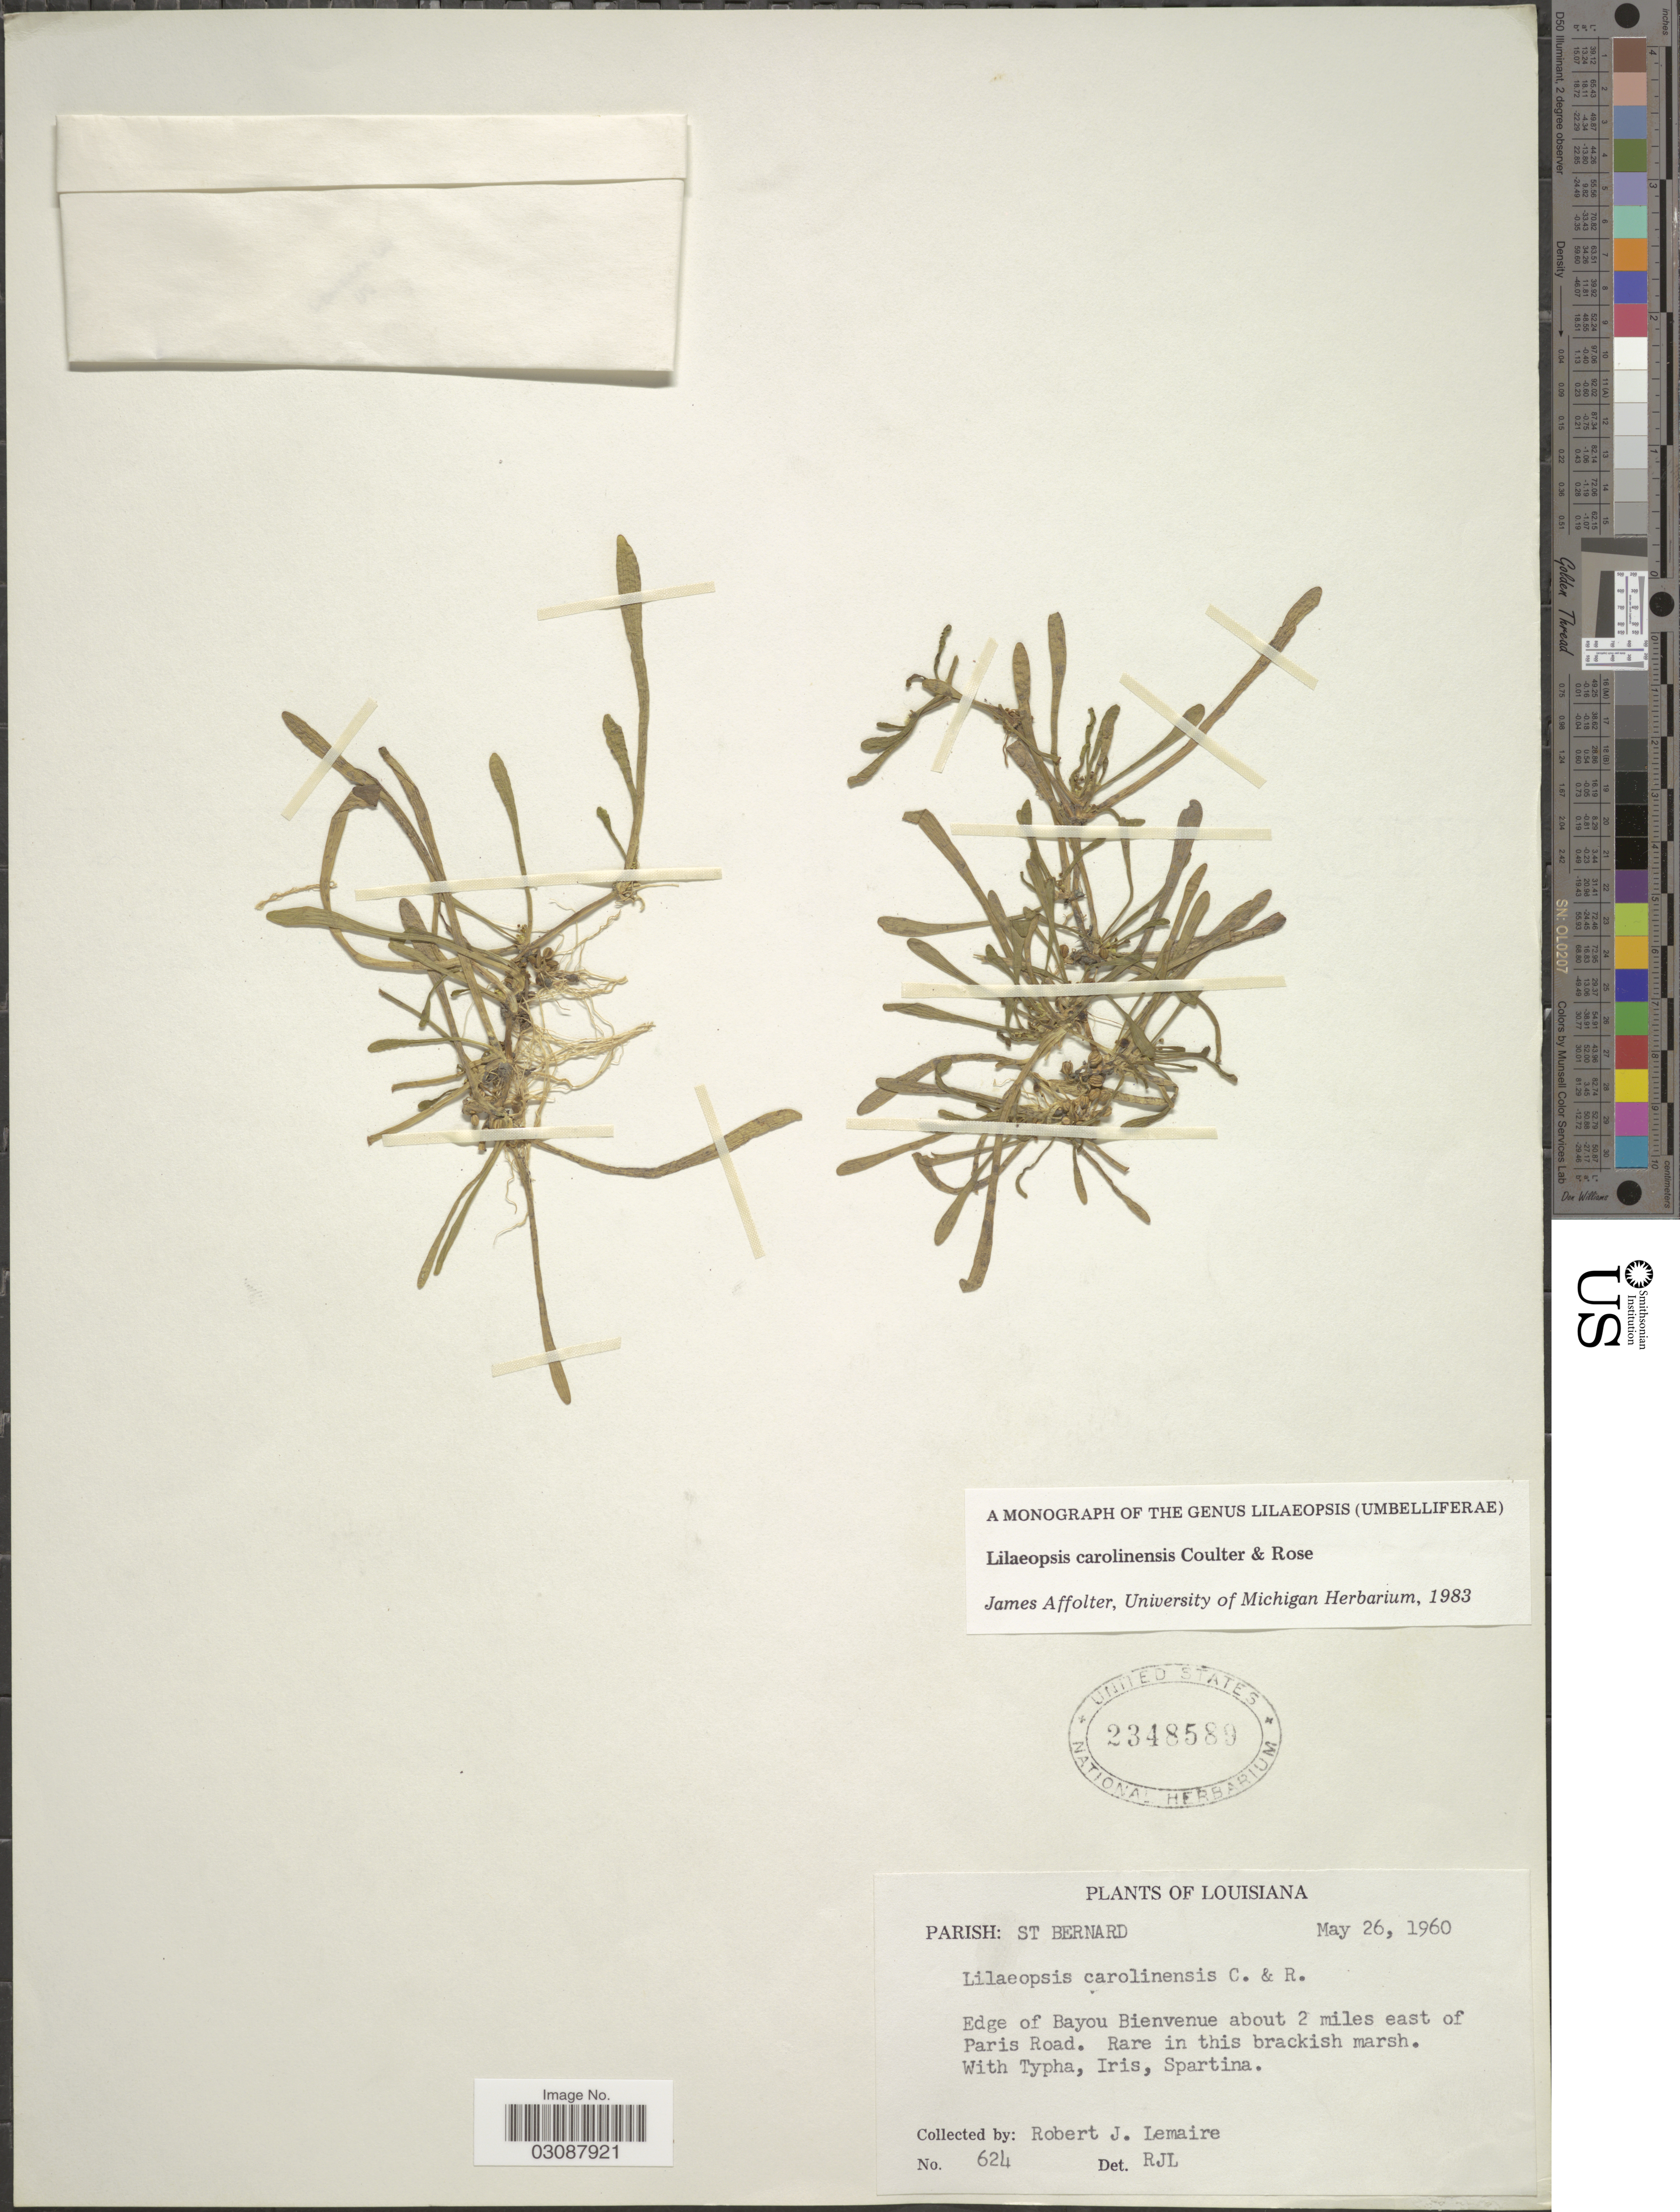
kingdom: Plantae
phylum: Tracheophyta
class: Magnoliopsida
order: Apiales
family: Apiaceae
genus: Lilaeopsis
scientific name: Lilaeopsis carolinensis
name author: J.M. Coult. & Rose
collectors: R. J. Lemaire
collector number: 624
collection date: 1960-05-26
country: United States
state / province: Louisiana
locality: Parish: St Bernard. Edge of Bayou Bienvenue about 2 miles east of Paris Road.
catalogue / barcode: US 2348589